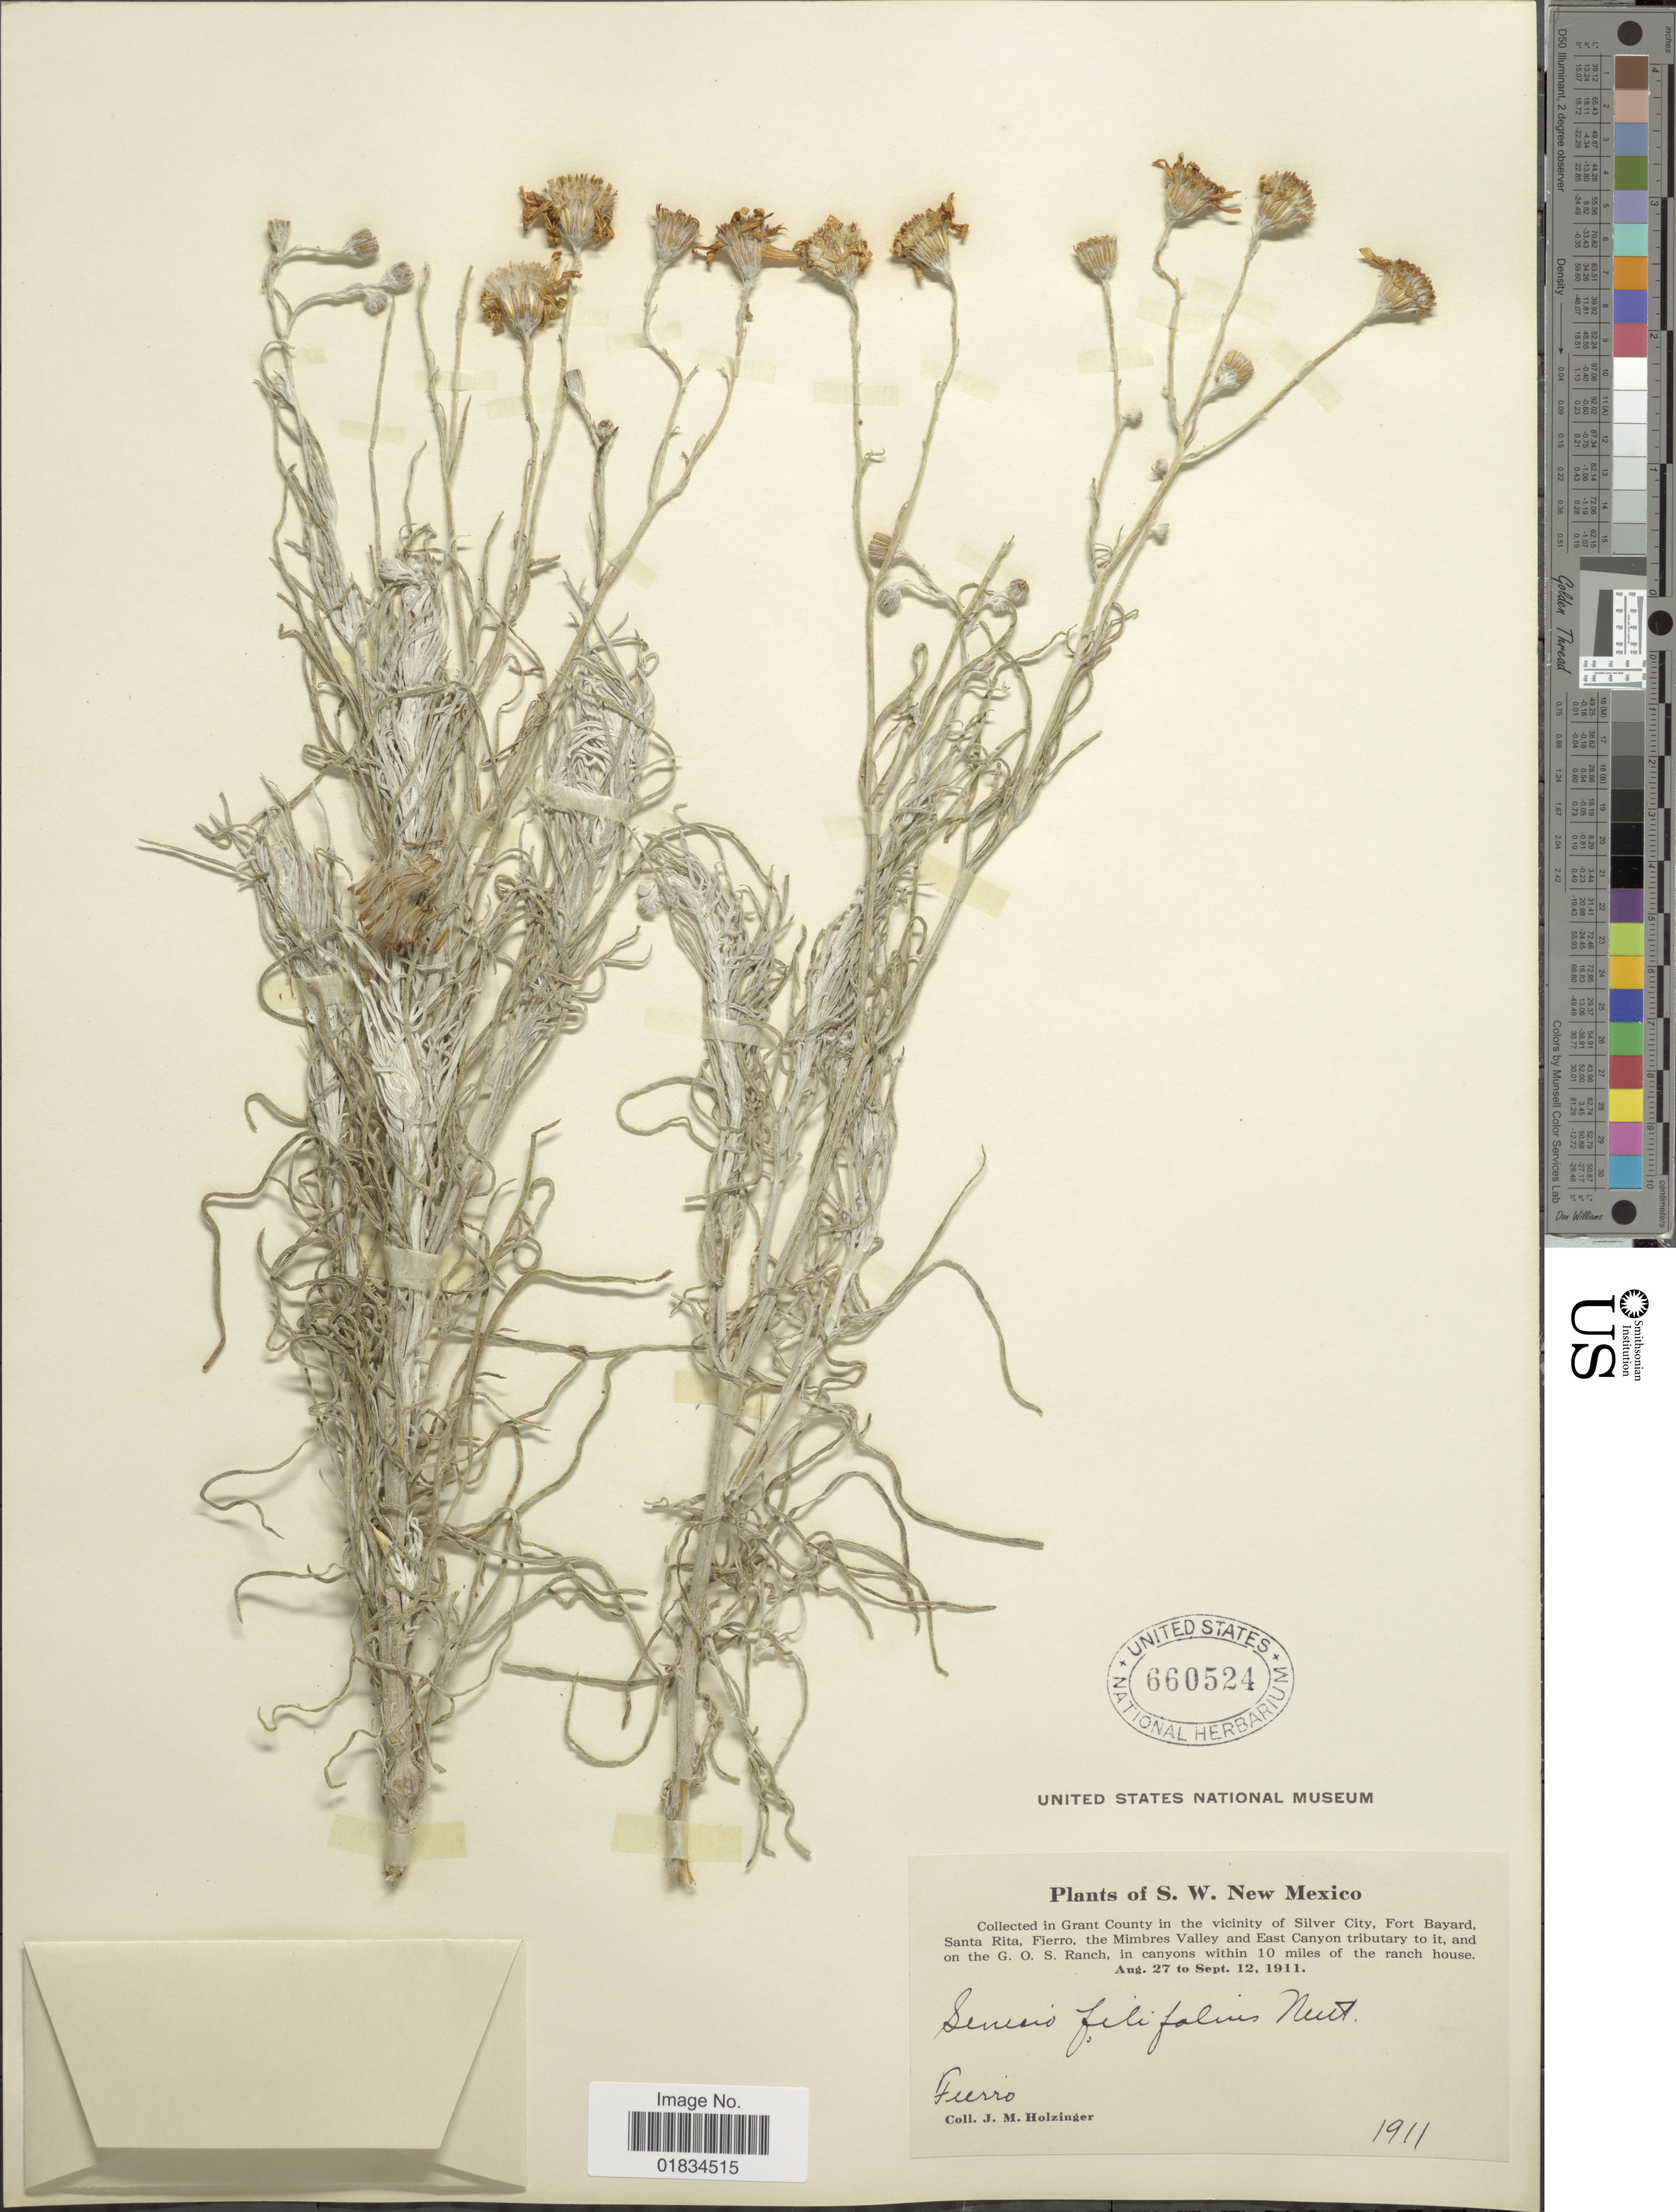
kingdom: Plantae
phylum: Tracheophyta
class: Magnoliopsida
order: Asterales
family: Asteraceae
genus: Senecio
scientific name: Senecio flaccidus var. flaccidus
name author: Less.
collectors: J. M. Holzinger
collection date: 1911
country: United States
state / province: New Mexico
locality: S.W New Mexico. Grant County in the vicinity of Silver City, Fort Bayard, Santa Rita, Fierro, the Mimbres Valley and East canyon tributary to it, and on the G. O. S. Ranch, in canyons within 10 miles of the ranch house. Fierro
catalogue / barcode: US 660524